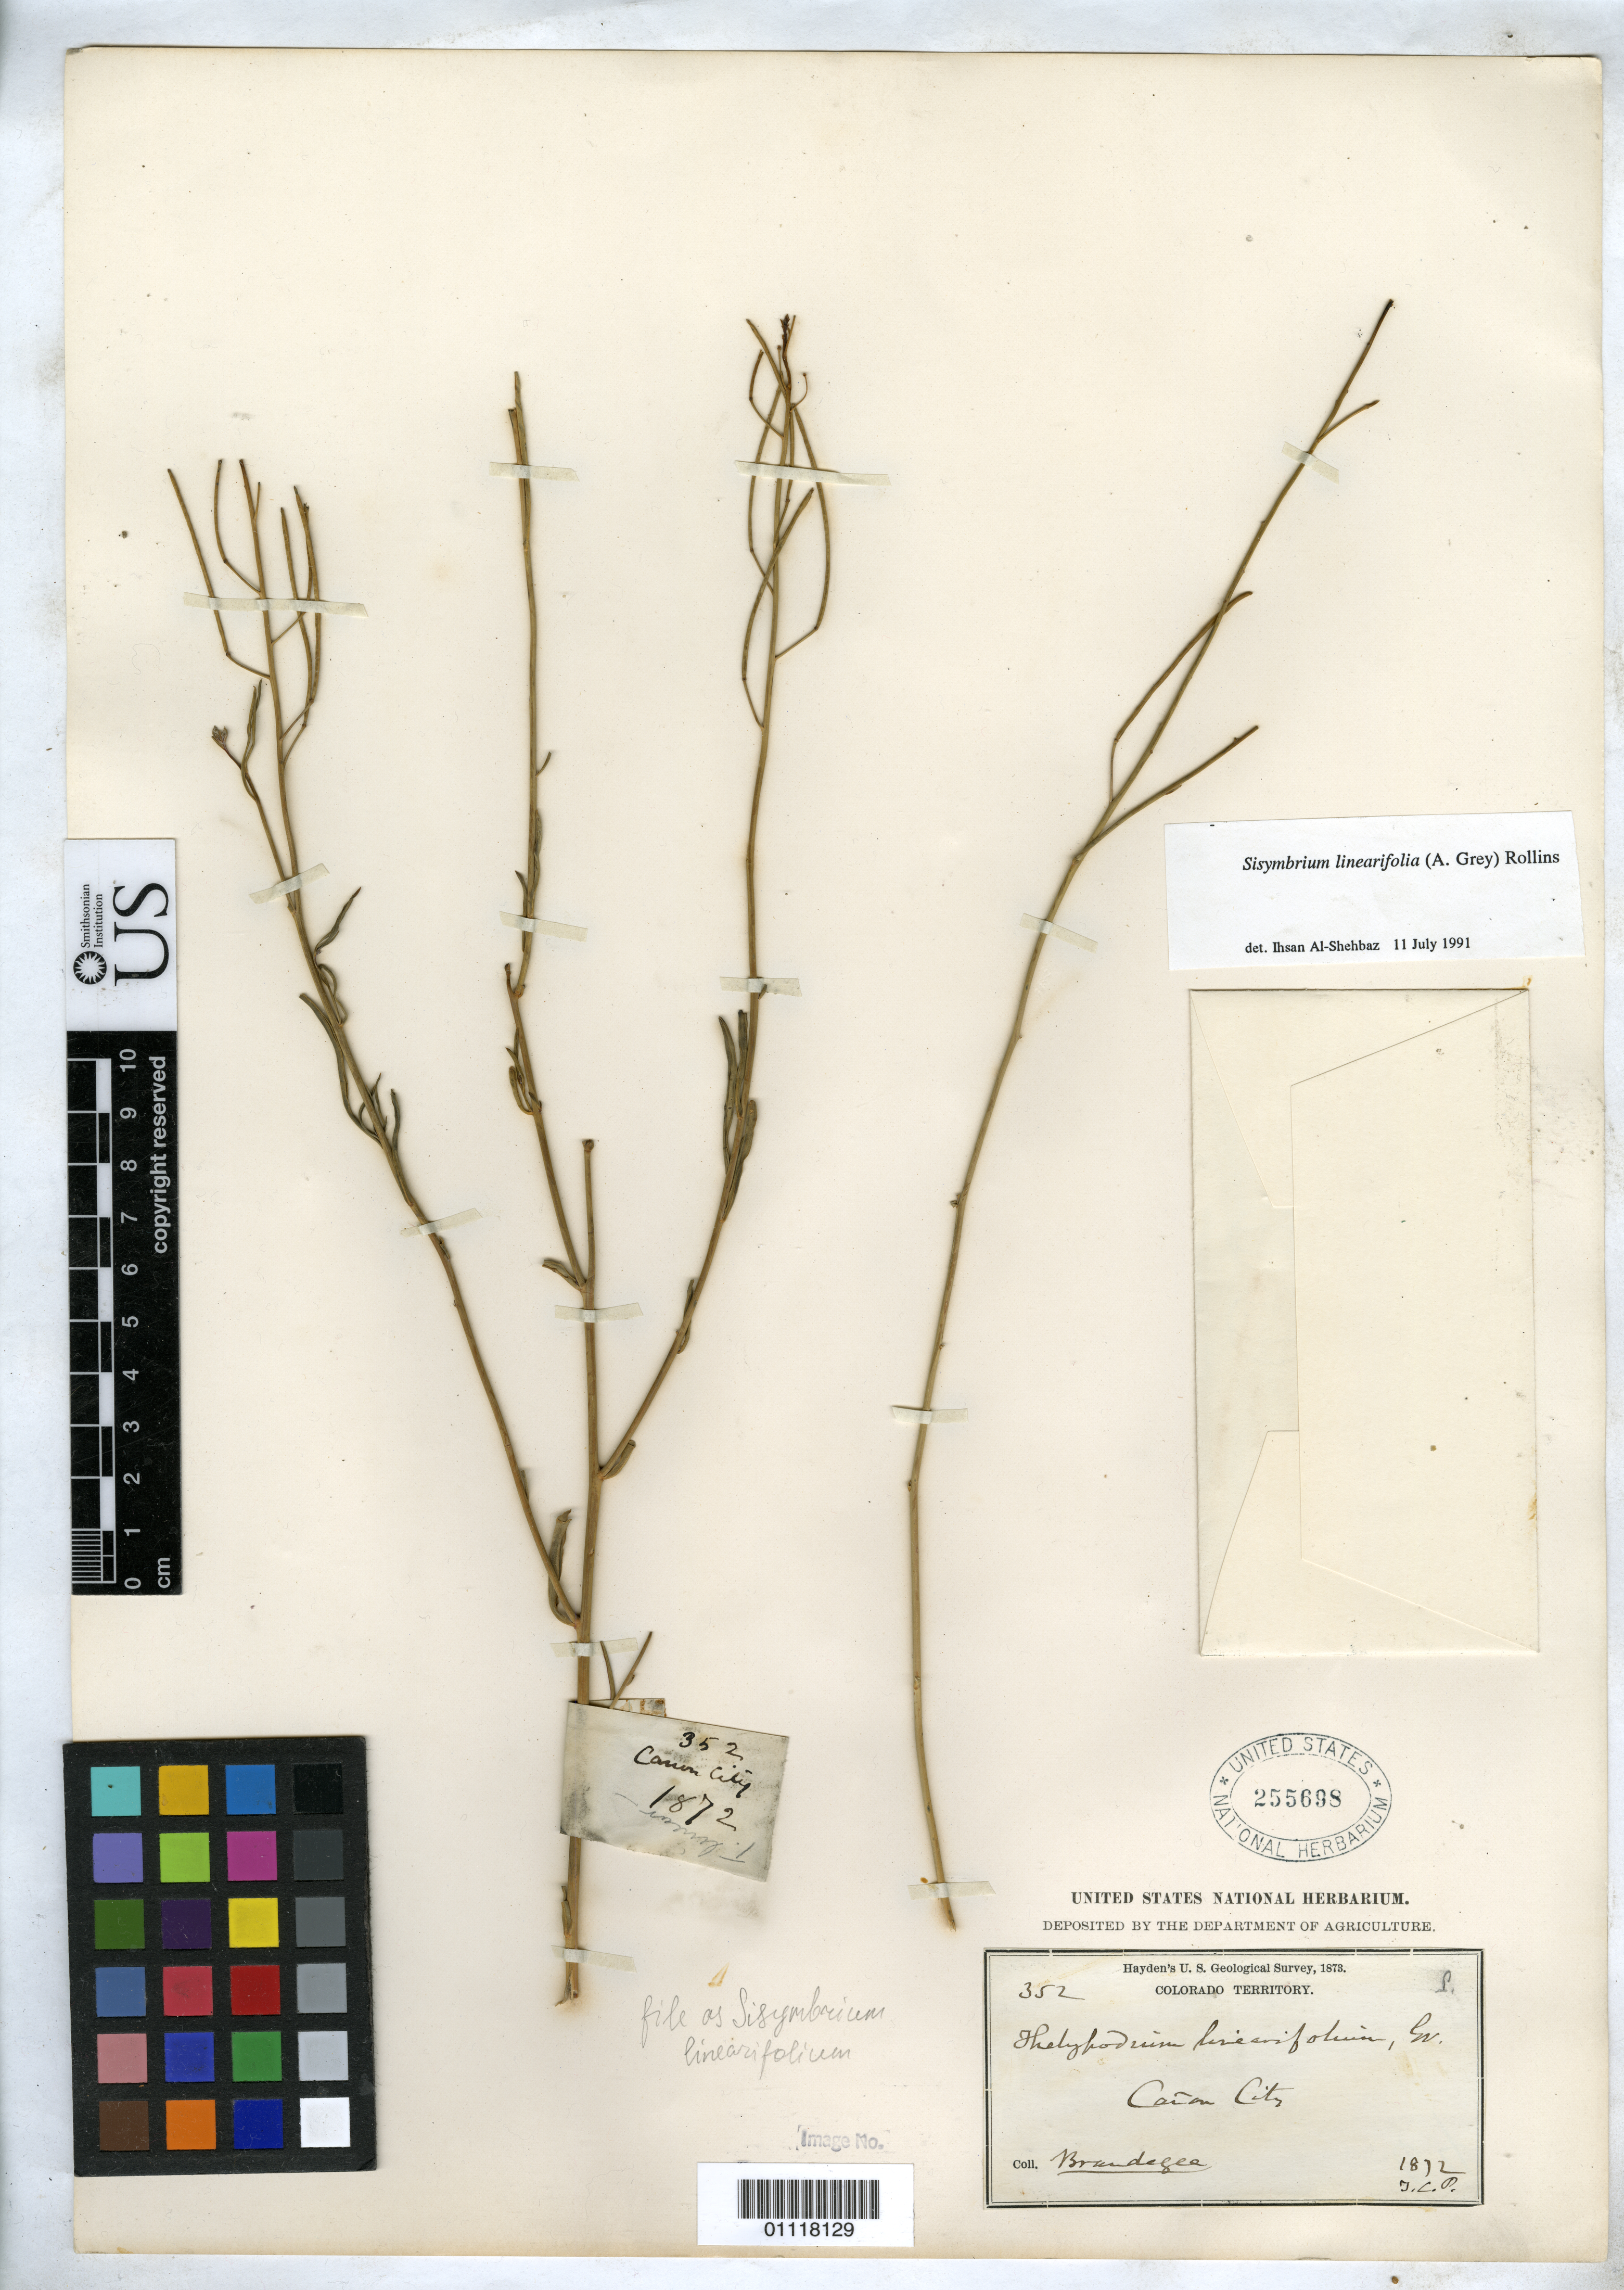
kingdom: Plantae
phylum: Tracheophyta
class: Magnoliopsida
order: Brassicales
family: Brassicaceae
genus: Sisymbrium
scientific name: Sisymbrium linearifolium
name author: (A. Gray) Payson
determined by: Al-Shehbaz, I. A., (MO), Missouri Botanical Garden (UNITED STATES)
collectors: -- Brandegee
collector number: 352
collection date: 1872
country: United States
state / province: Colorado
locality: Colorado Territory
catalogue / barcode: US 255698